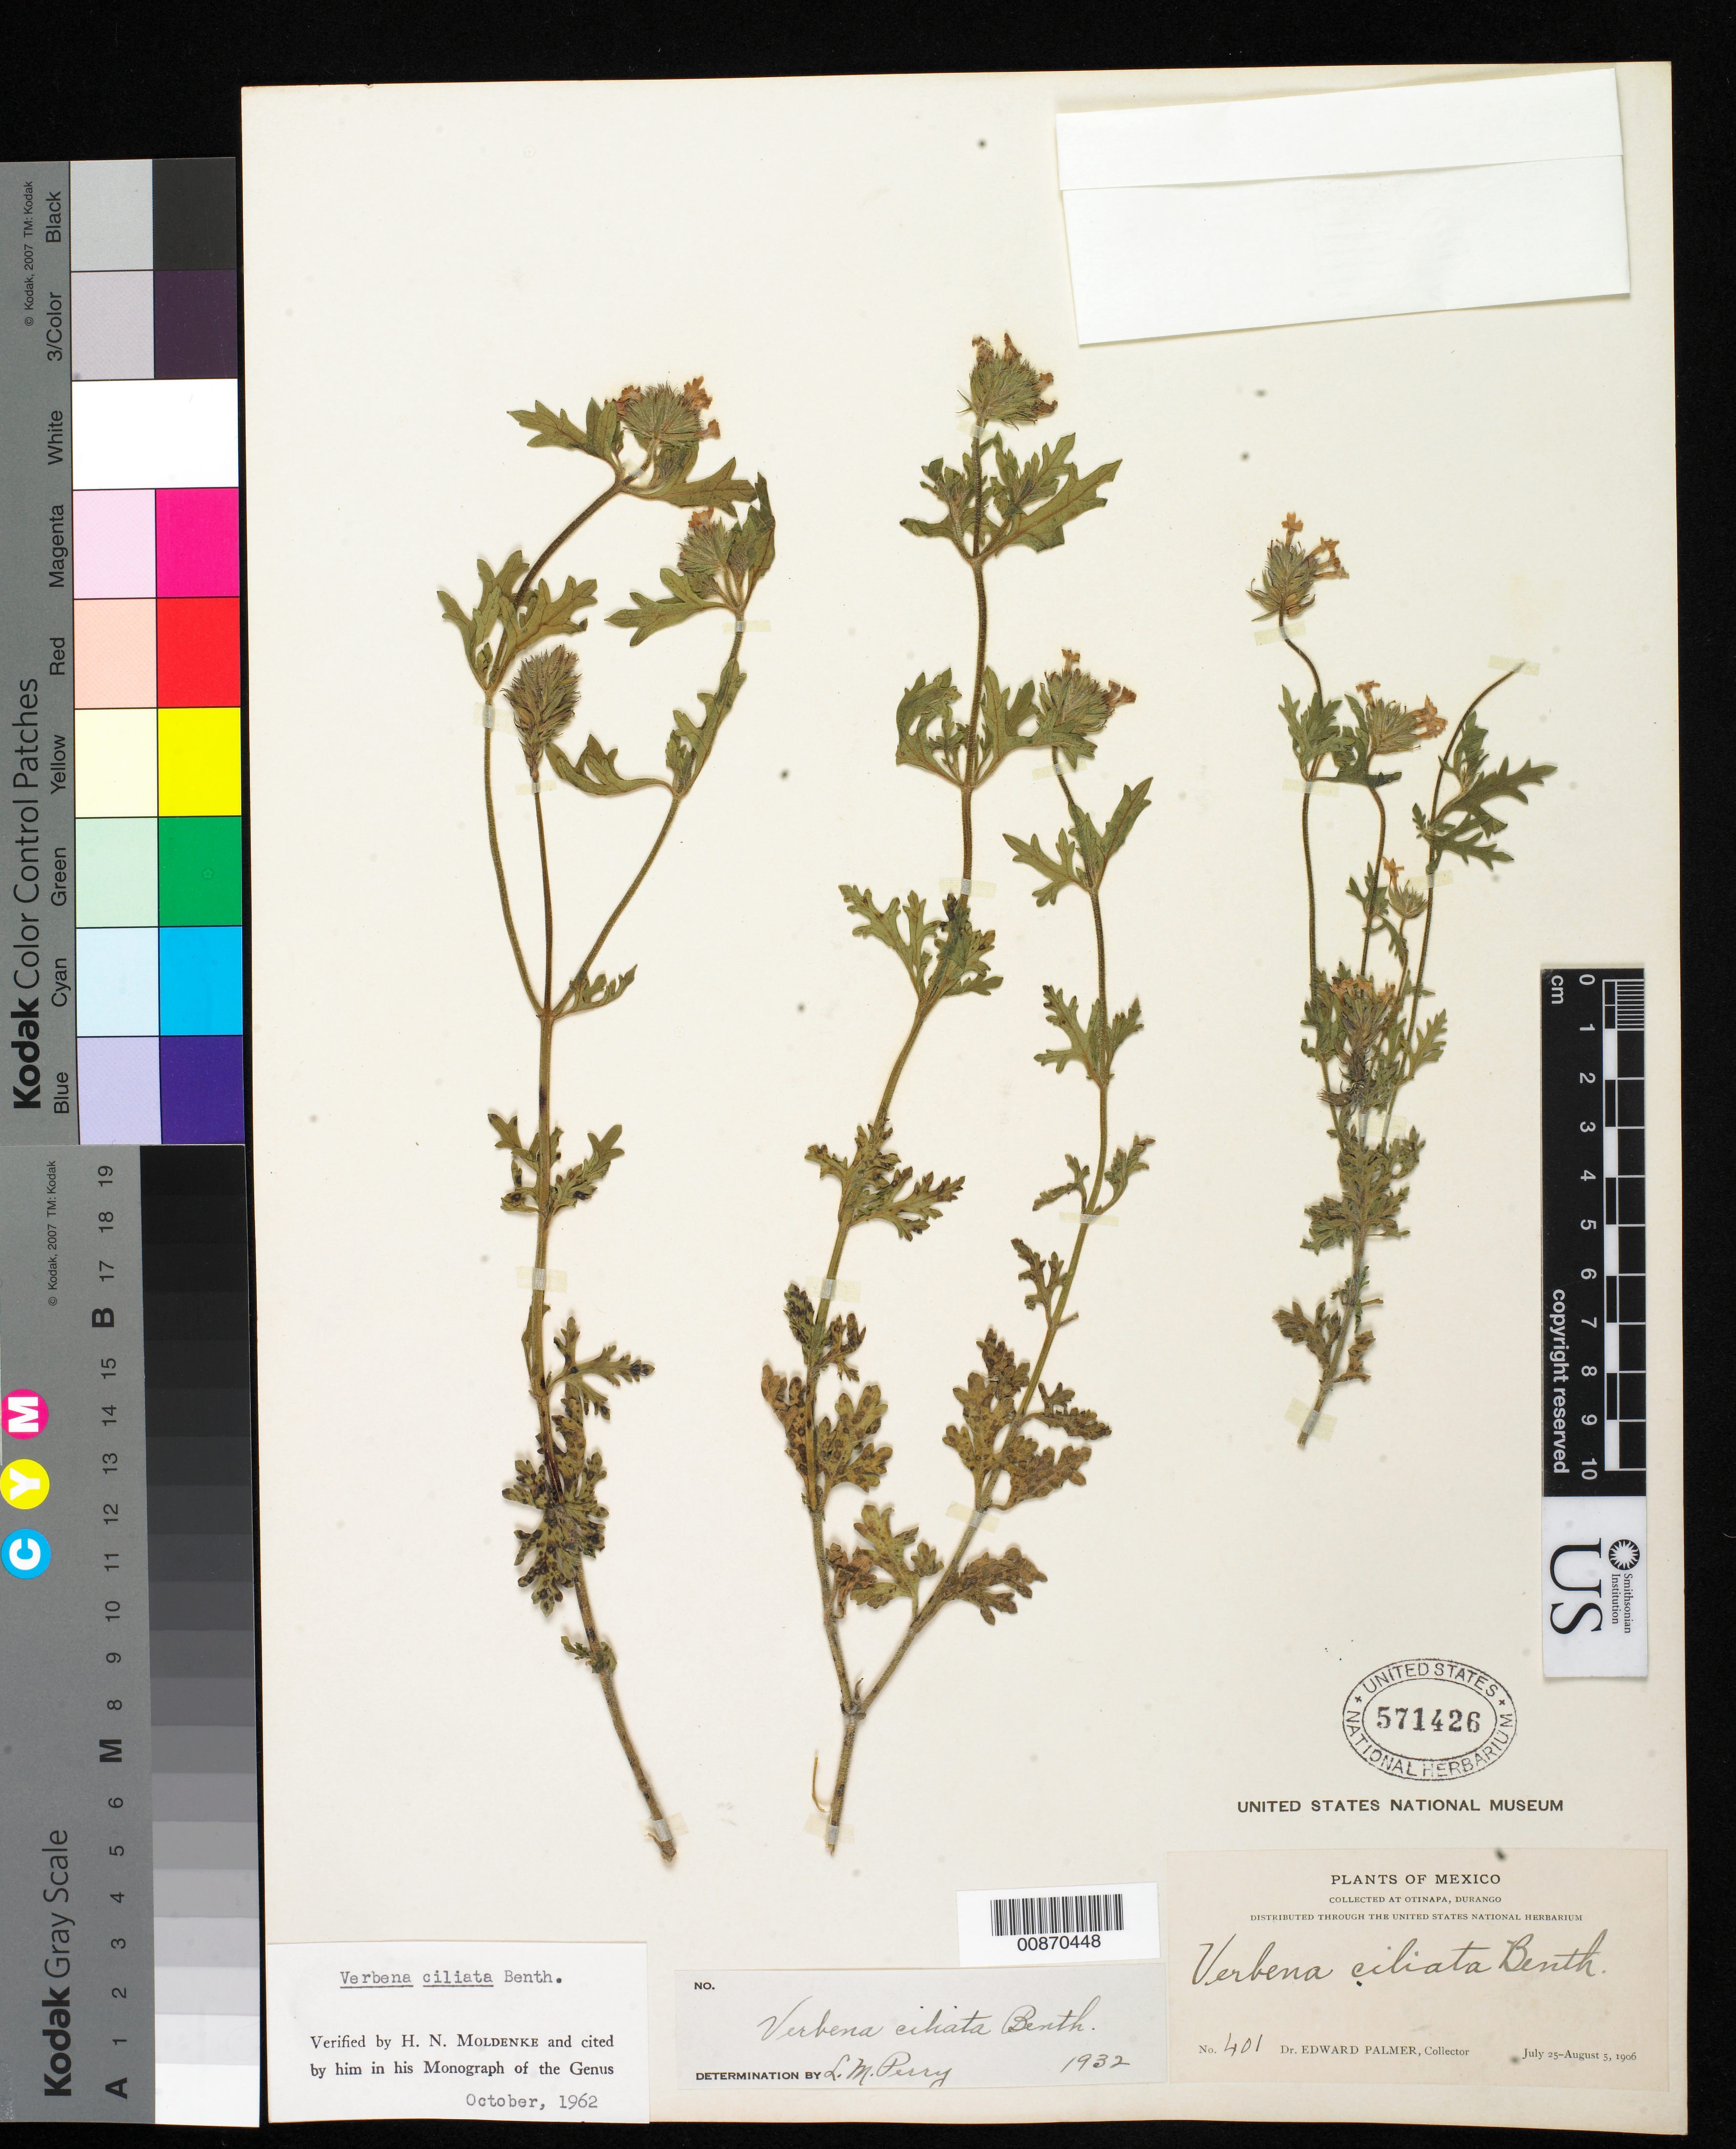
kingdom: Plantae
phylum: Tracheophyta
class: Magnoliopsida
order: Lamiales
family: Verbenaceae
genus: Verbena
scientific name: Verbena ciliata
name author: Benth.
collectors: E. Palmer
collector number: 401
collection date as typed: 25 Jul 1906 to 05 Aug 1906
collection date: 1906-07-25/1906-08-05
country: Mexico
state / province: Durango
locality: Otinapa, Durango.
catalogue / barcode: US 571426